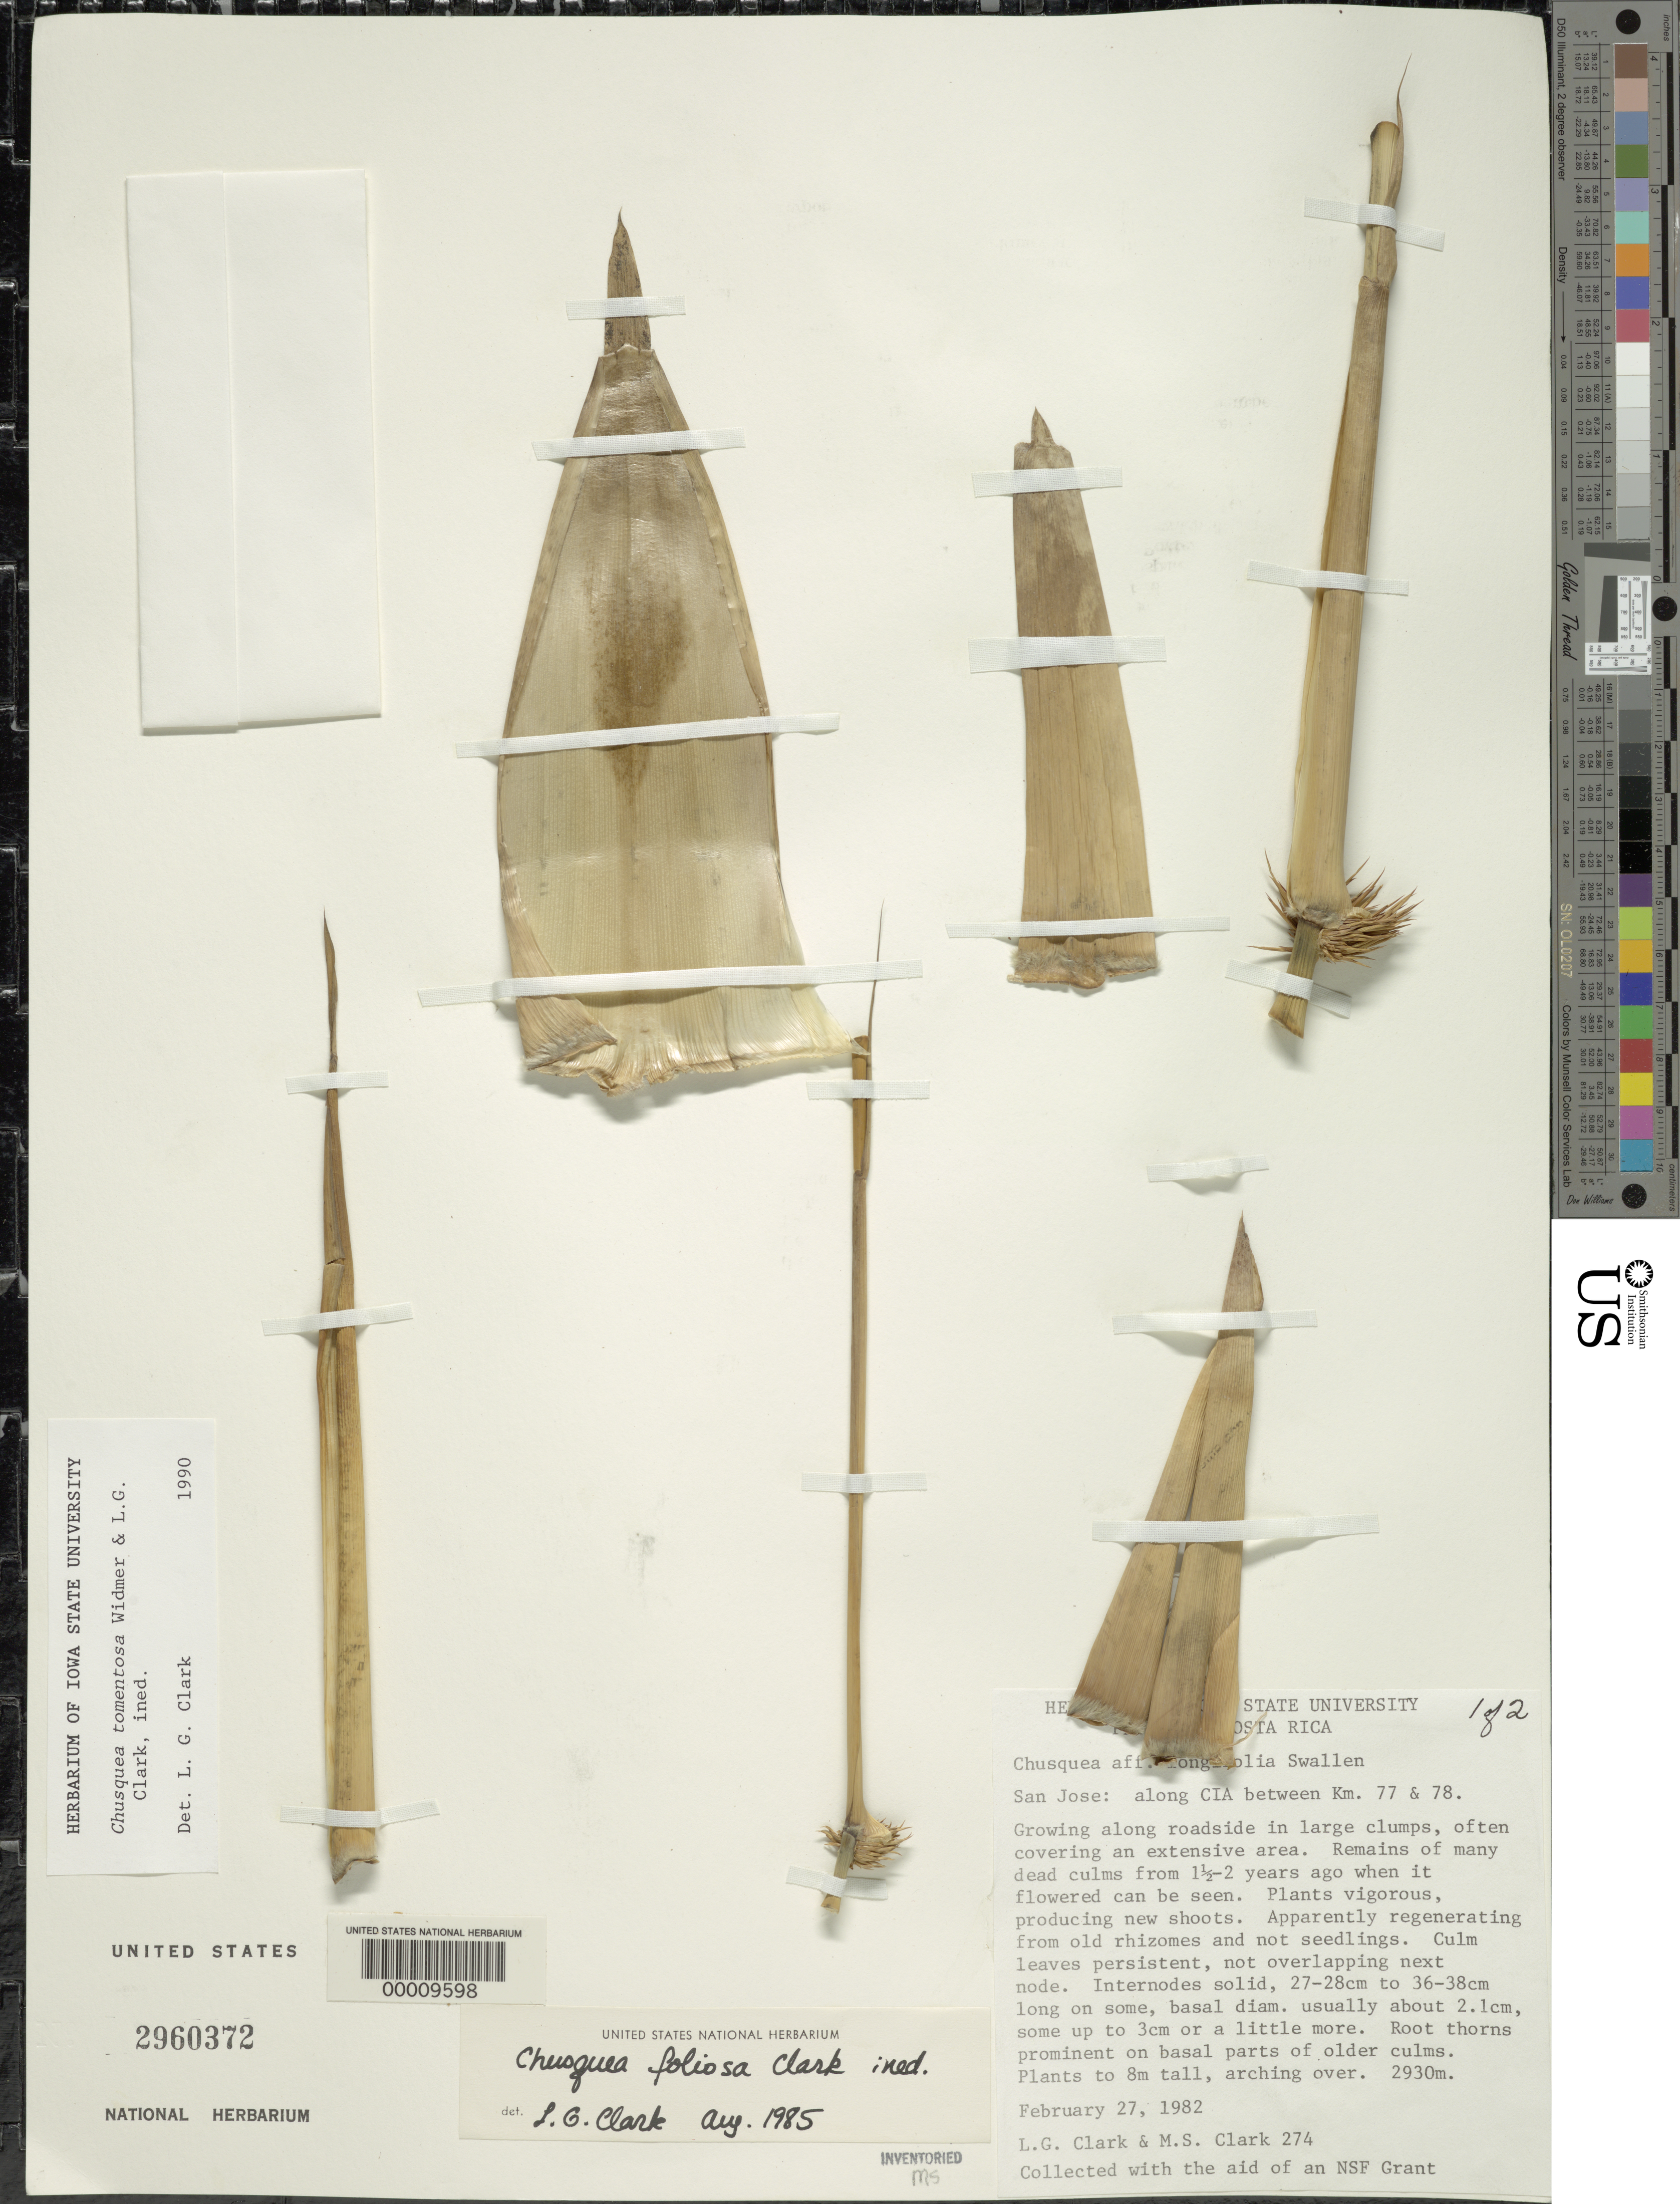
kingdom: Plantae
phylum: Tracheophyta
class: Liliopsida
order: Poales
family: Poaceae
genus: Chusquea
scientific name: Chusquea tomentosa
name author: Y. Widmer & L.G. Clark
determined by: Clark, Lynn G., (ISC), Iowa State University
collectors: L. G. Clark & M. S. Clark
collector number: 274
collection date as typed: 27 Feb 1982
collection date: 1982-02-27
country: Costa Rica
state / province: San José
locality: Cia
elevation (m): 2930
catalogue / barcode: US 2960372